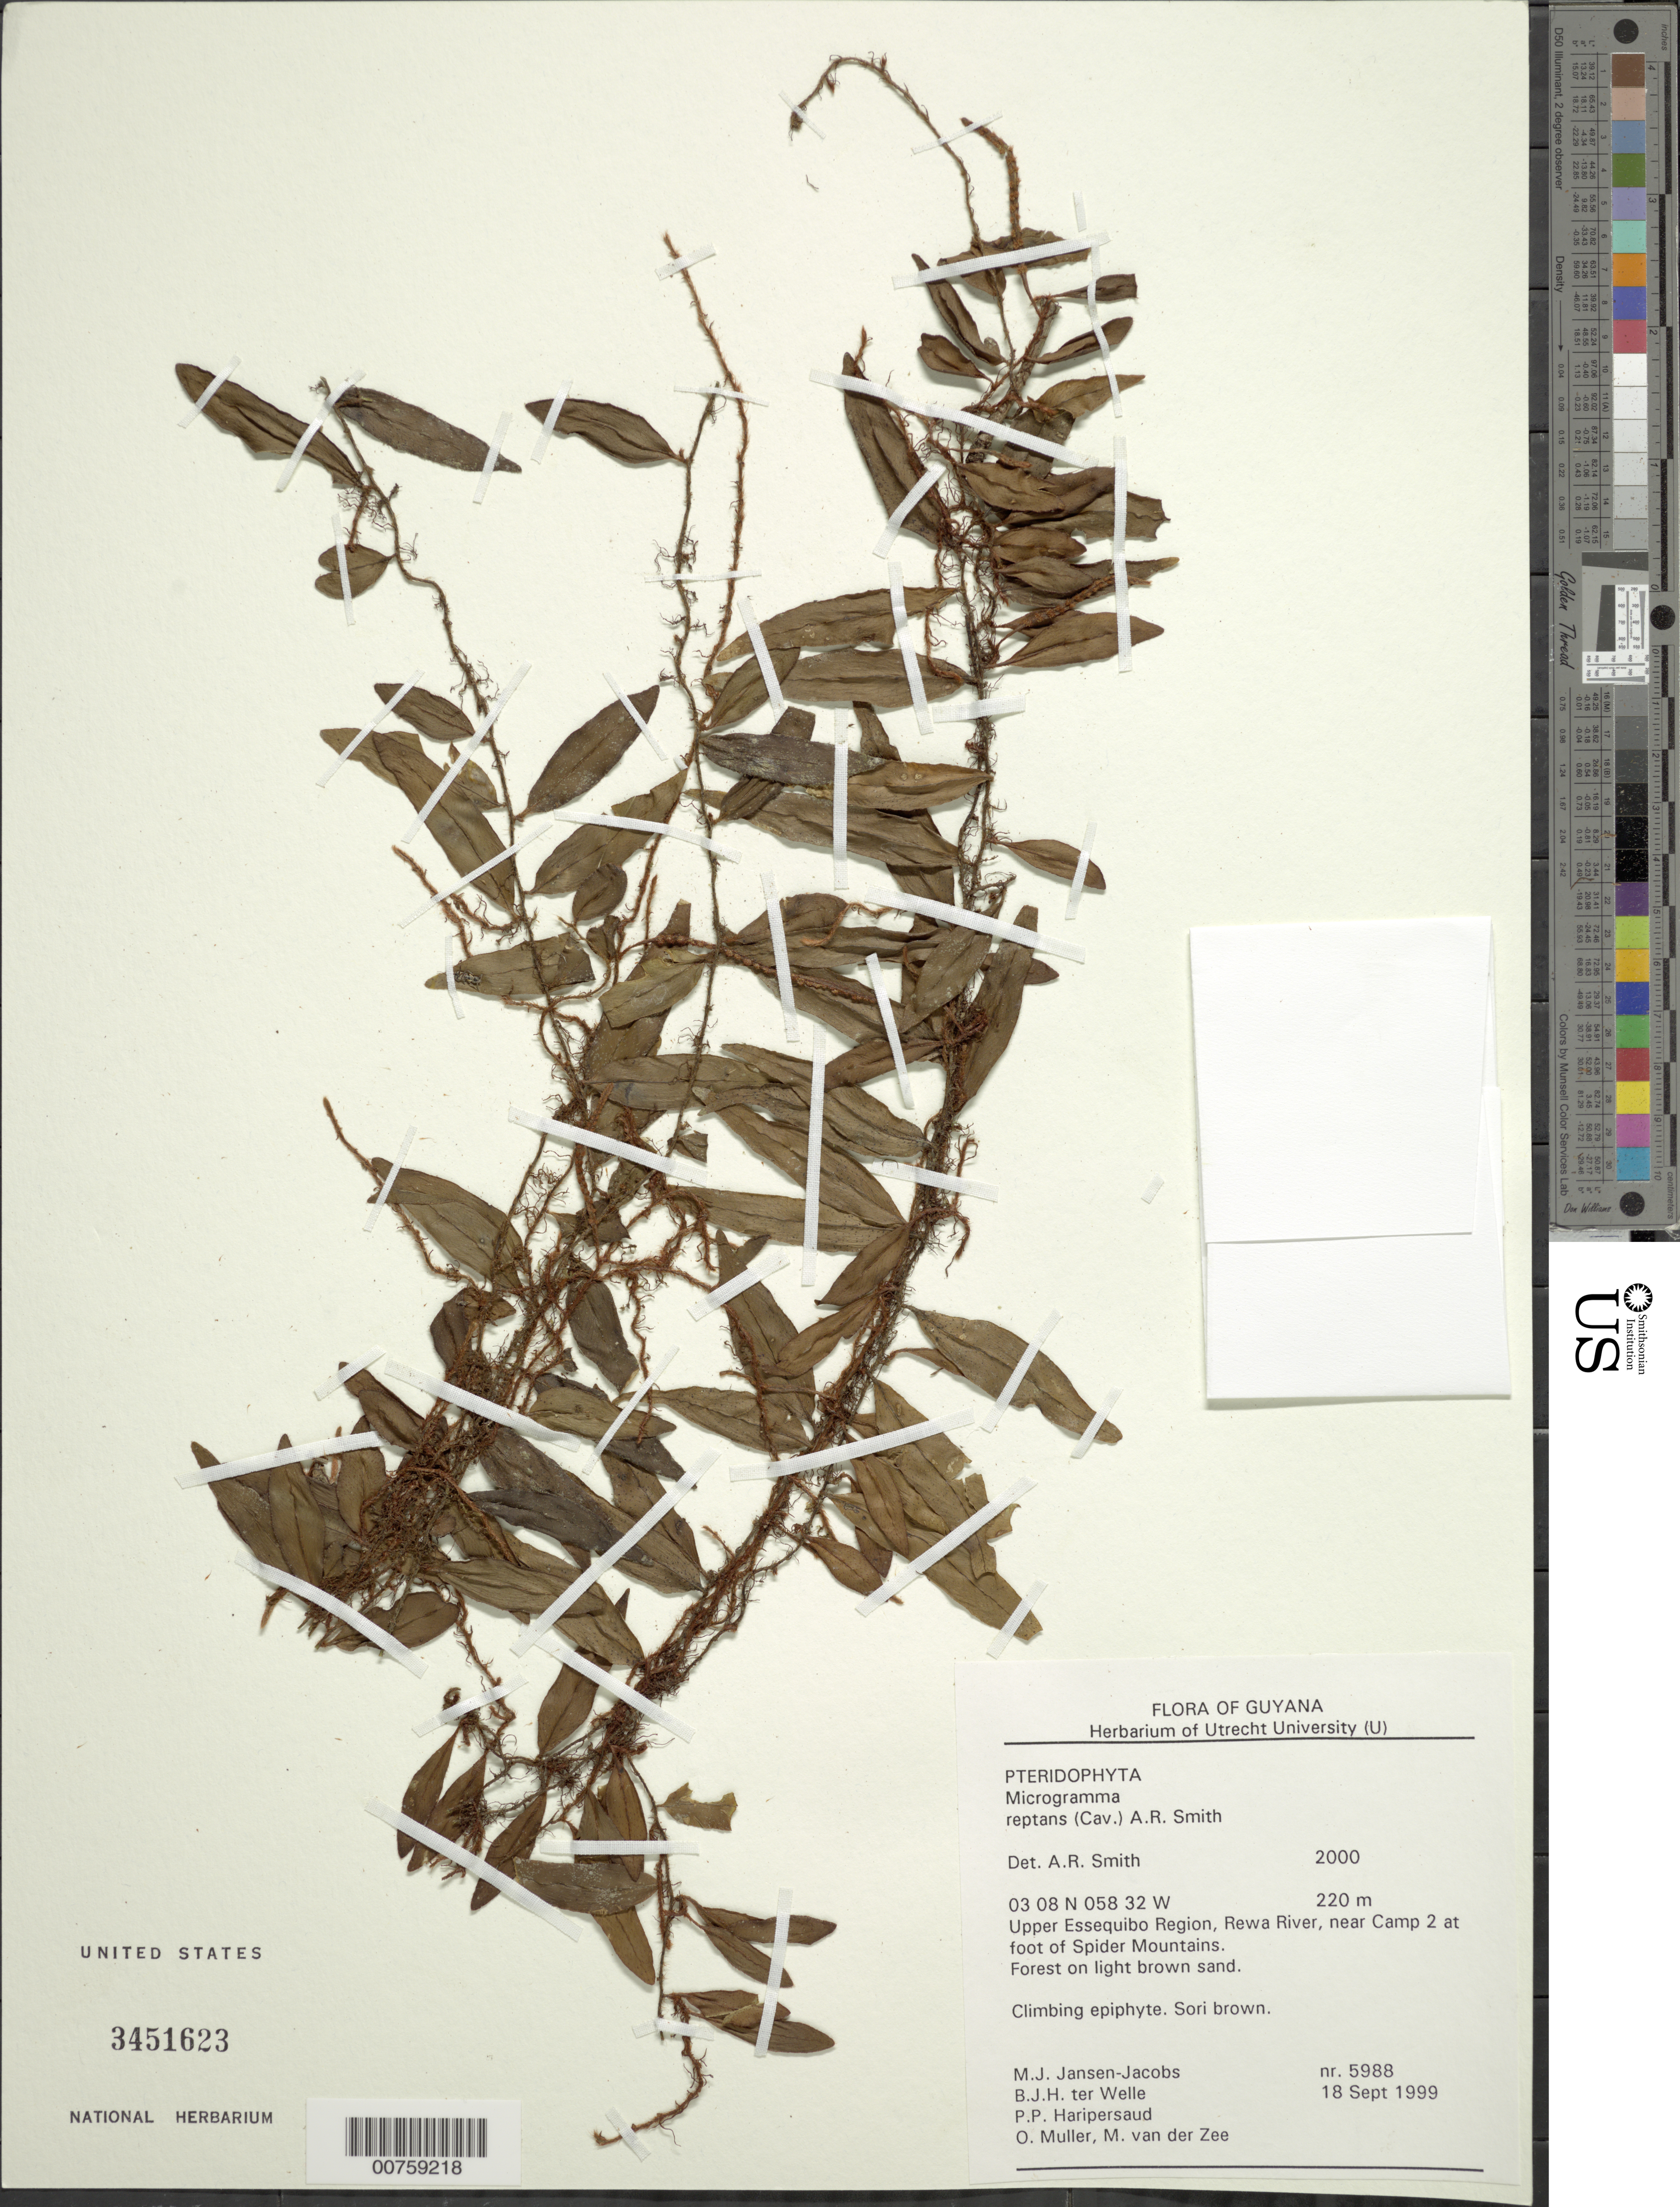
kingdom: Plantae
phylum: Tracheophyta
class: Polypodiopsida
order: Polypodiales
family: Polypodiaceae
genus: Microgramma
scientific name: Microgramma reptans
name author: (Cav.) A.R. Sm.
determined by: Smith, Alan R., (UC)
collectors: M. J. Jansen-Jacobs, B. Welle, P. Haripersaud, O. Muller & M. van der Zee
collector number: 5988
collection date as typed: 18-Sep-99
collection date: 1999-09-18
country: Guyana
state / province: U. Takutu-U. Essequibo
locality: Rewa River, at foot of Spider Mts., near camp 2, Upper Essequibo Region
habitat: Forest on light brown sand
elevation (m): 220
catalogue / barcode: US 3451623